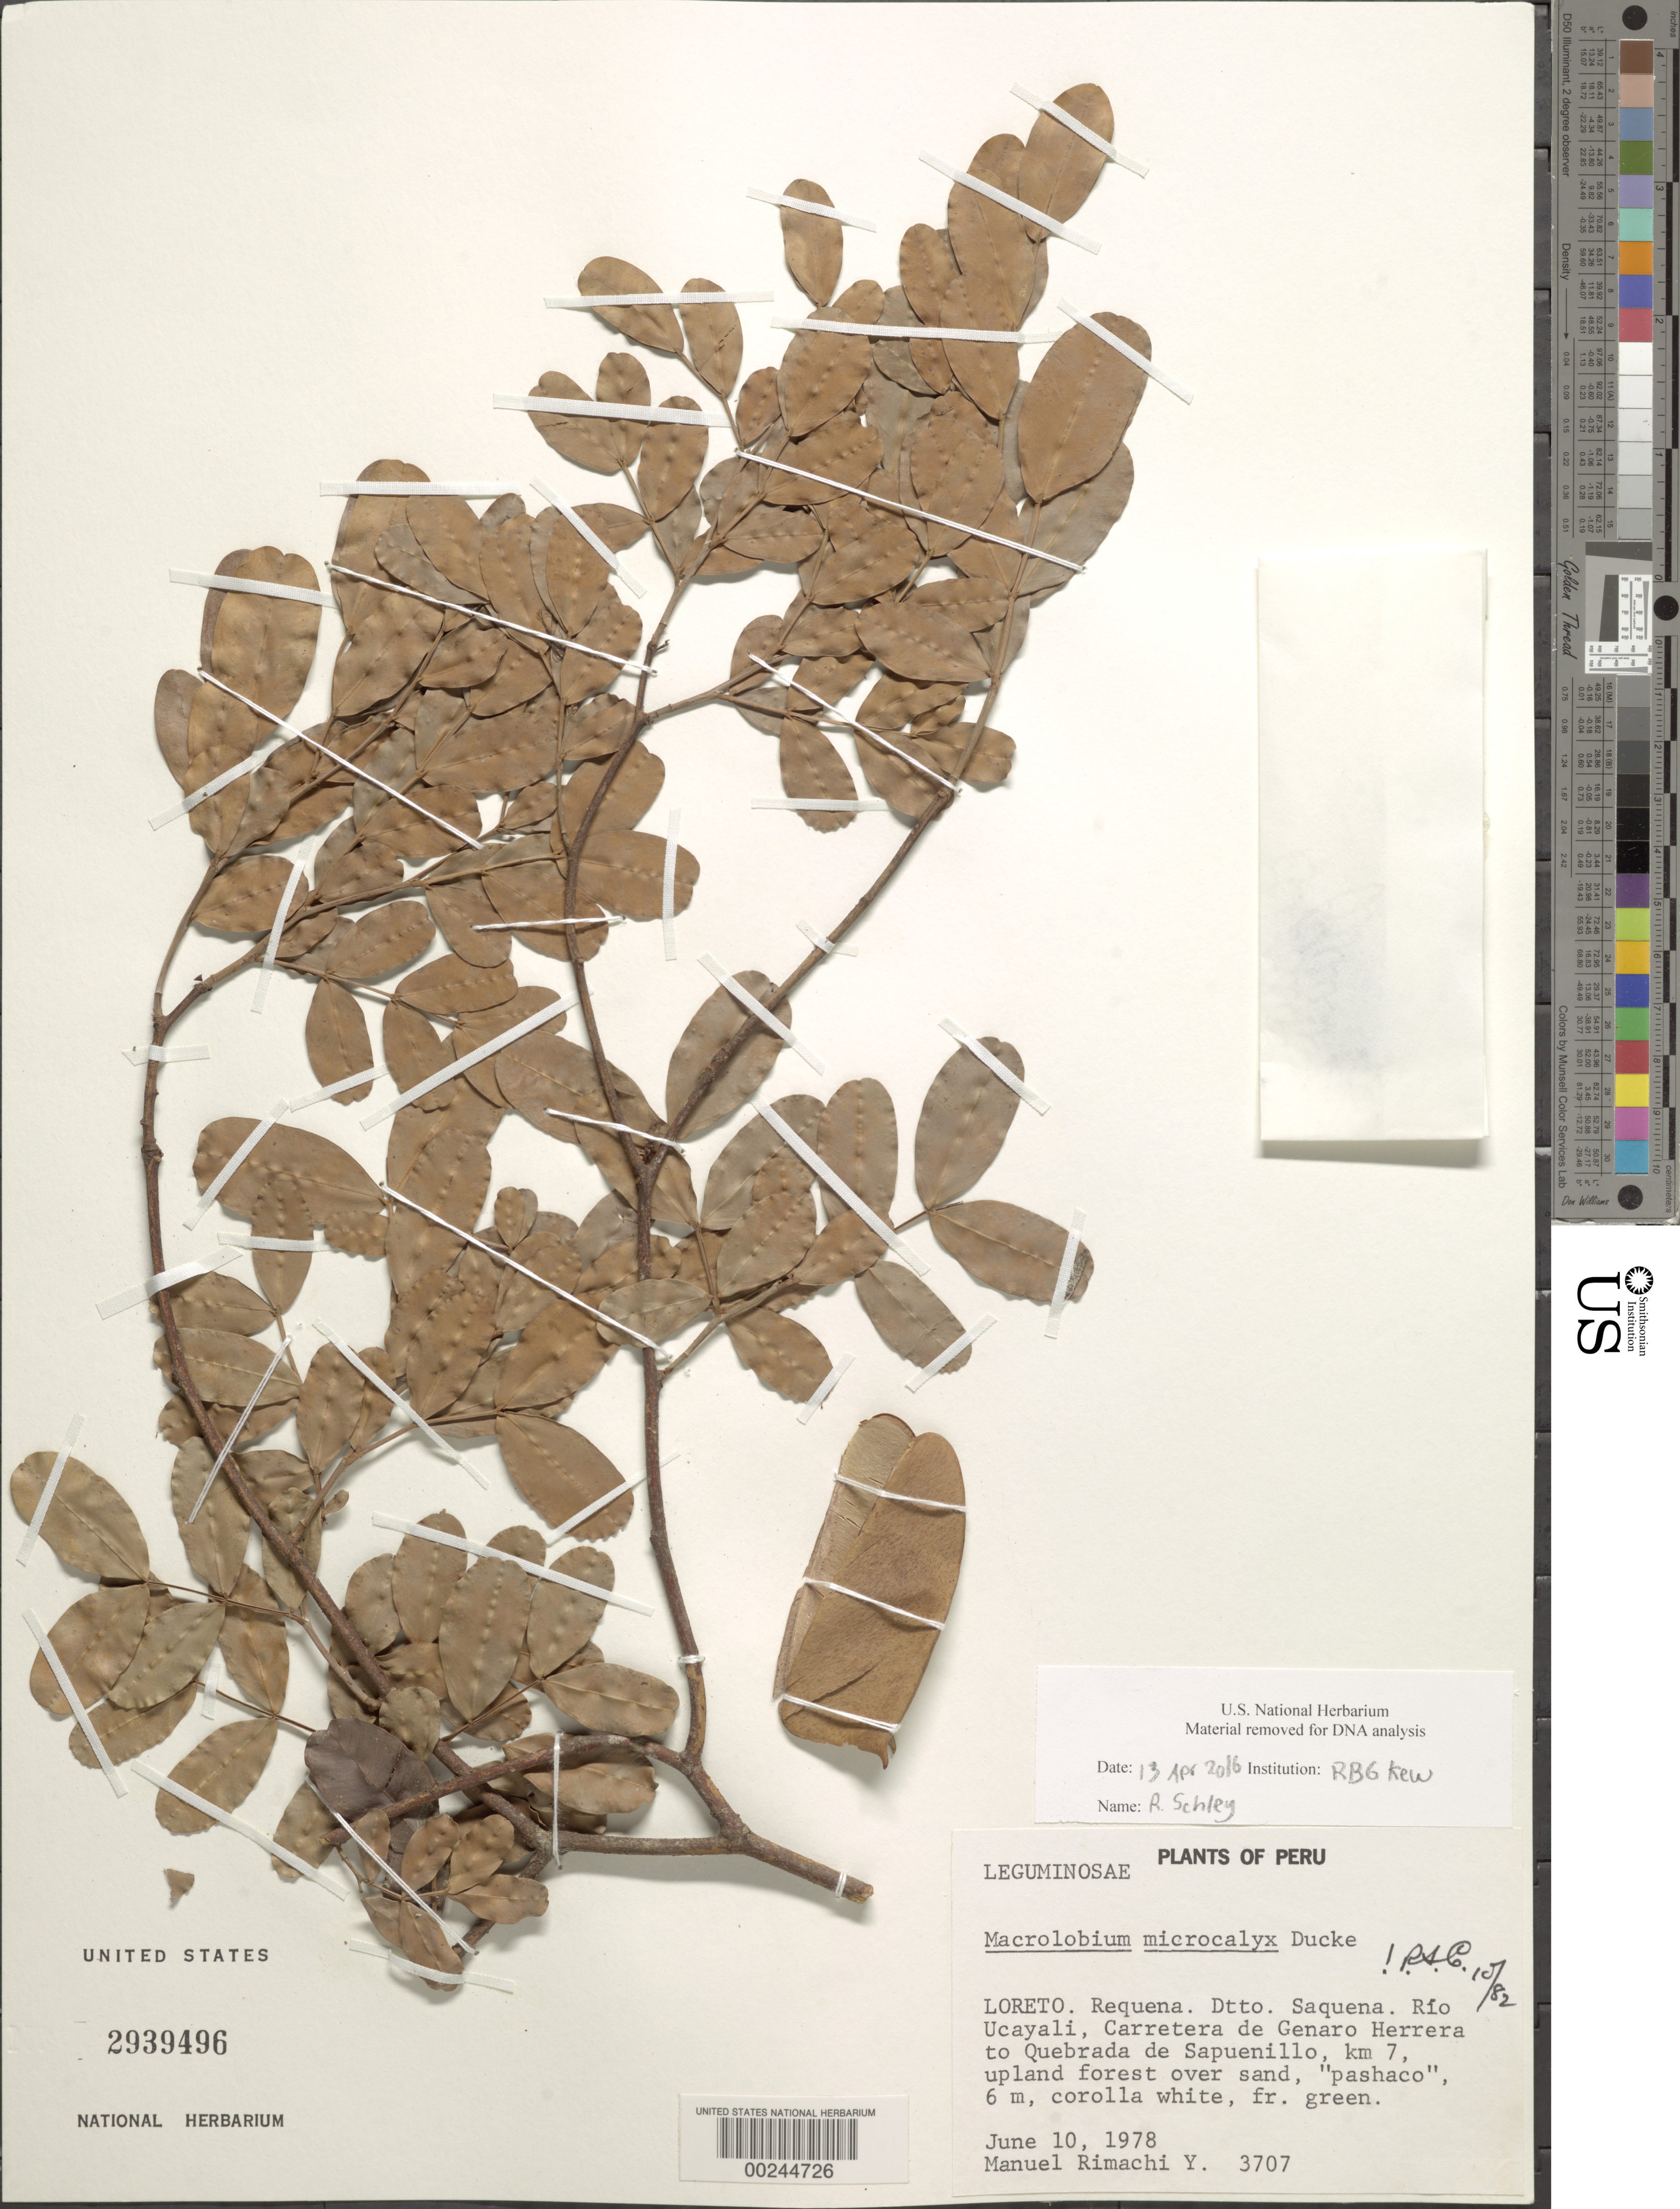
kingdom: Plantae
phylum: Tracheophyta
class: Magnoliopsida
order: Fabales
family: Fabaceae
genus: Macrolobium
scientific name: Macrolobium microcalyx var. microcalyx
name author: Ducke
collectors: M. Rimachi Y.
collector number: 3707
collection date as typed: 10 Jun 1978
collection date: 1978-06-10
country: Peru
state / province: Loreto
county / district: Requena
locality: Rio Ucayali, Carretera de Genaro Herrera to Quebrada de Sapuenillo, km 7; Dtto. Saquena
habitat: Upland forest over sand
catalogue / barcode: US 2939496